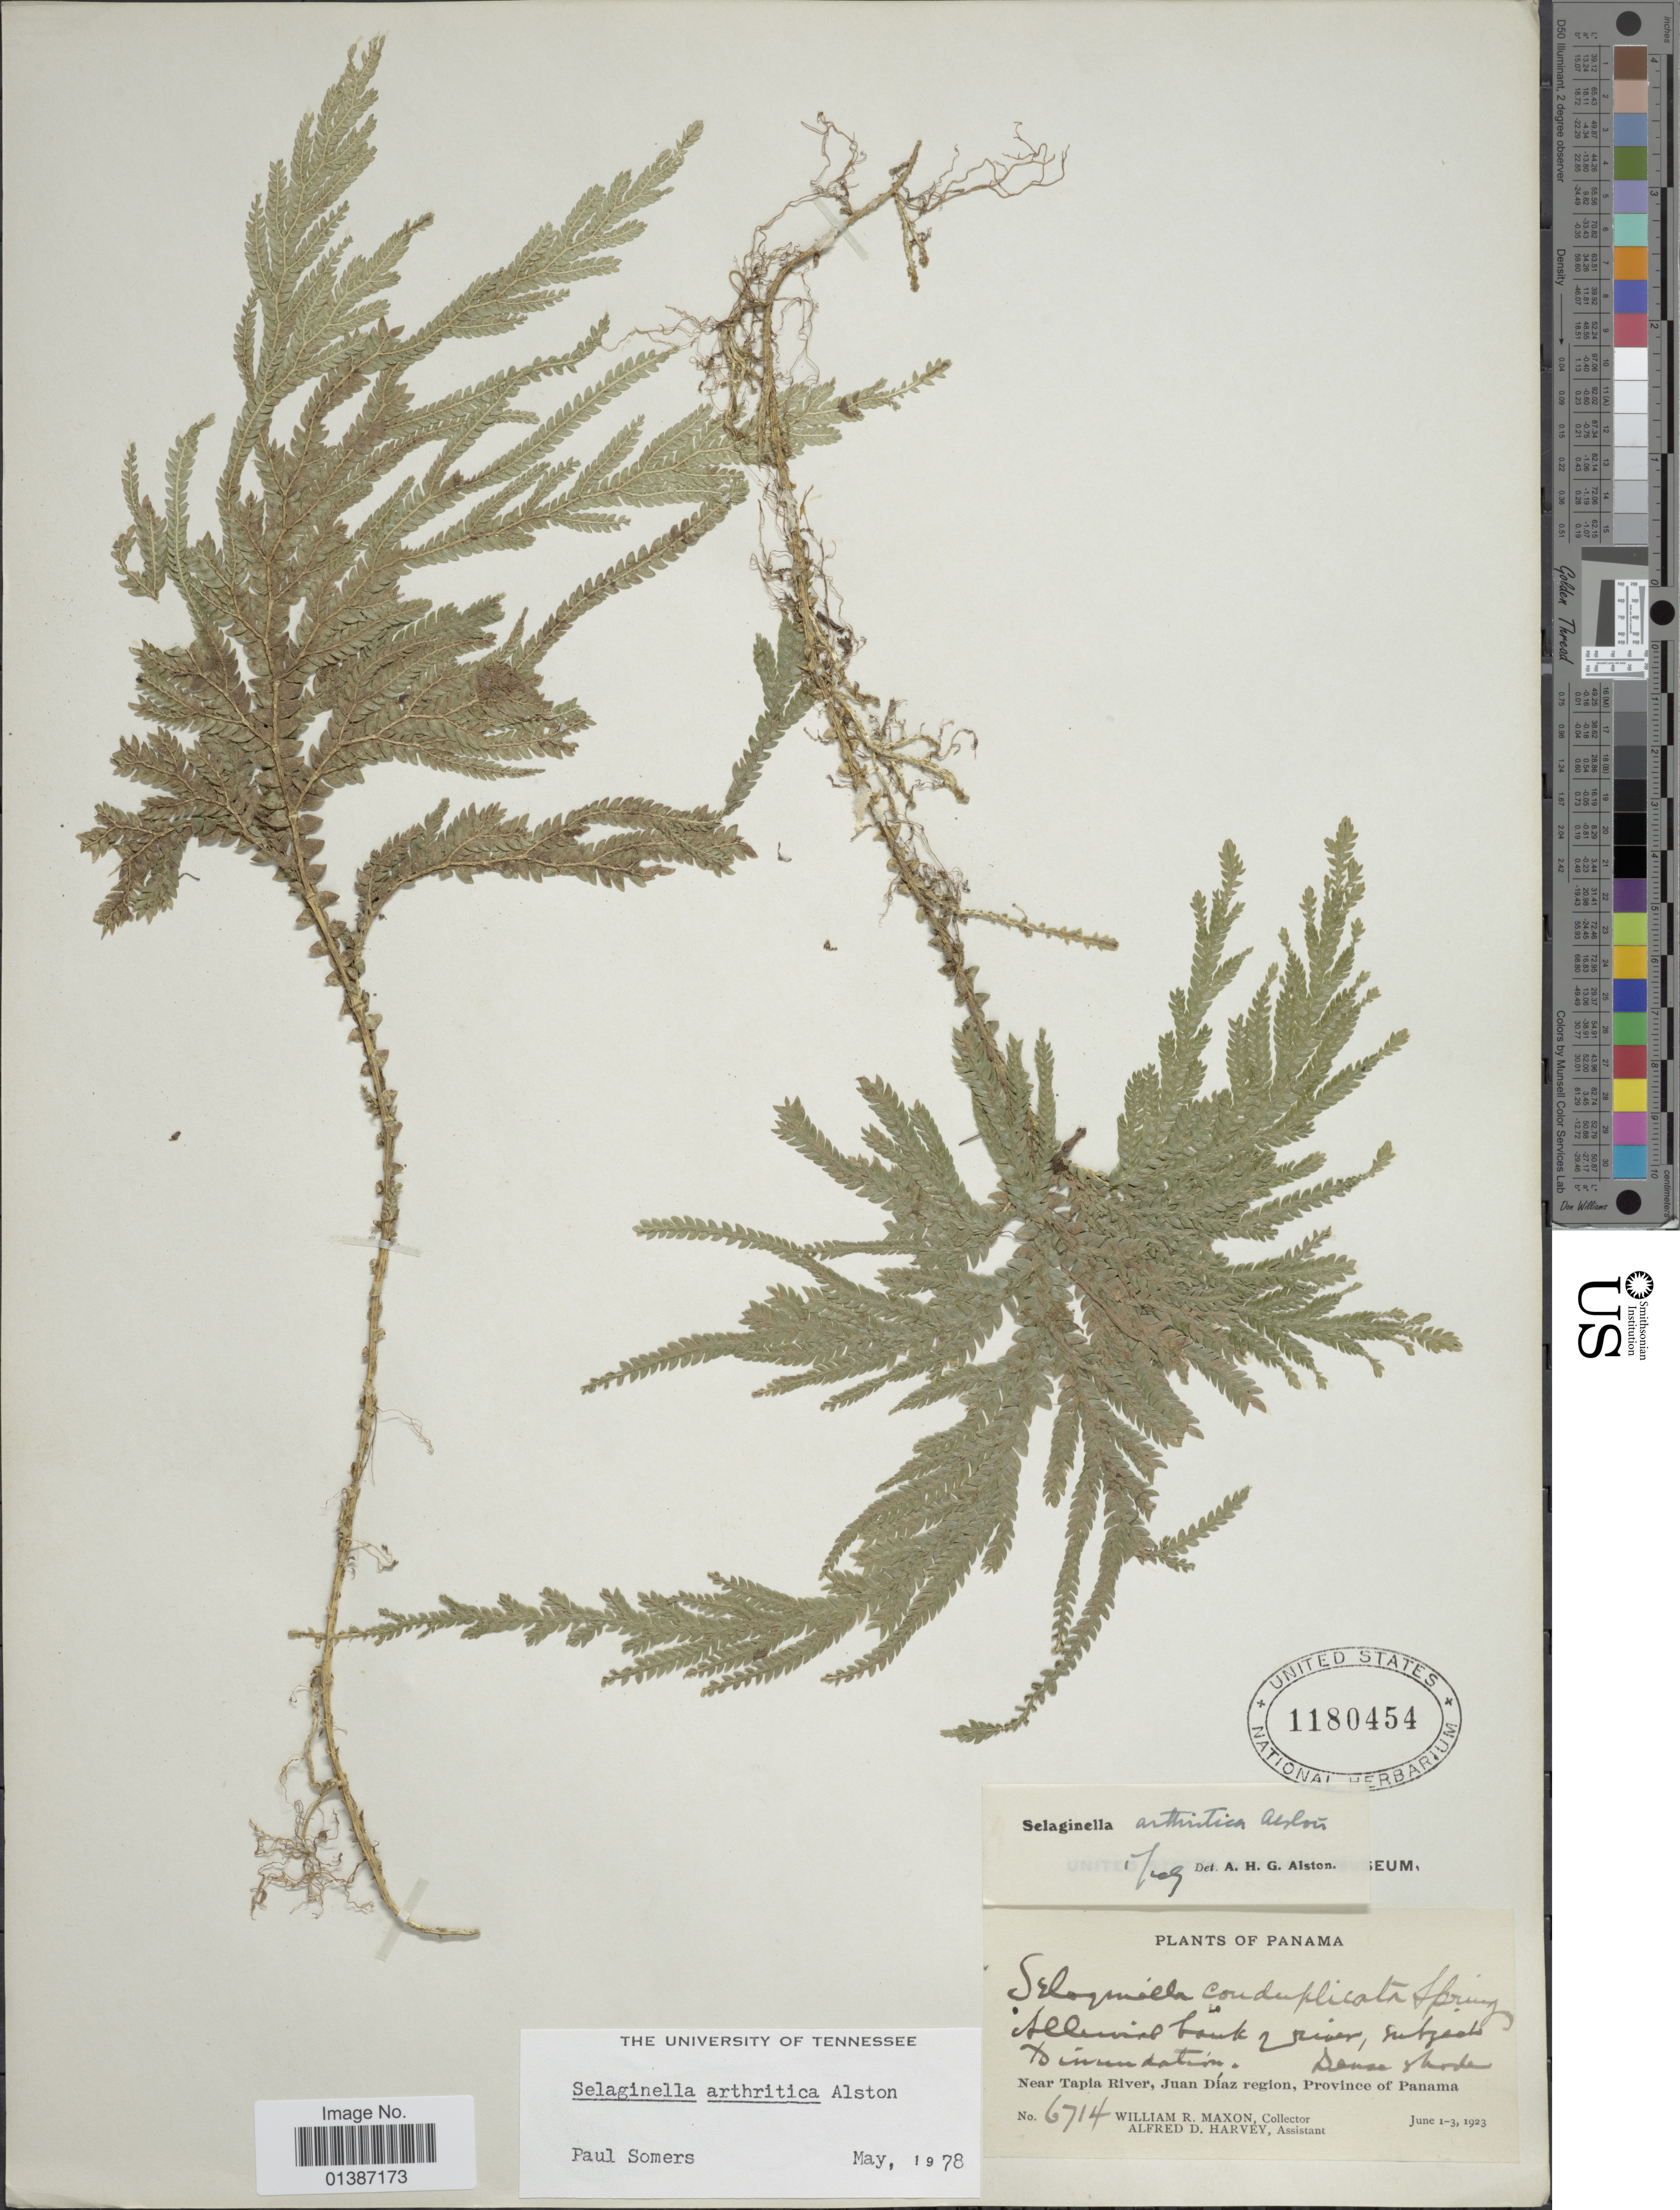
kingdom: Plantae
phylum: Tracheophyta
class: Lycopodiopsida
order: Selaginellales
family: Selaginellaceae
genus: Selaginella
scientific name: Selaginella arthritica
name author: Alston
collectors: W. R. Maxon & A. D. Harvey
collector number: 6714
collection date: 1923-06-01/1923-06-03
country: Panama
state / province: Panamá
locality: Near Tapia River, Juan Díaz region, Province of Panama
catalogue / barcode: US 1180454